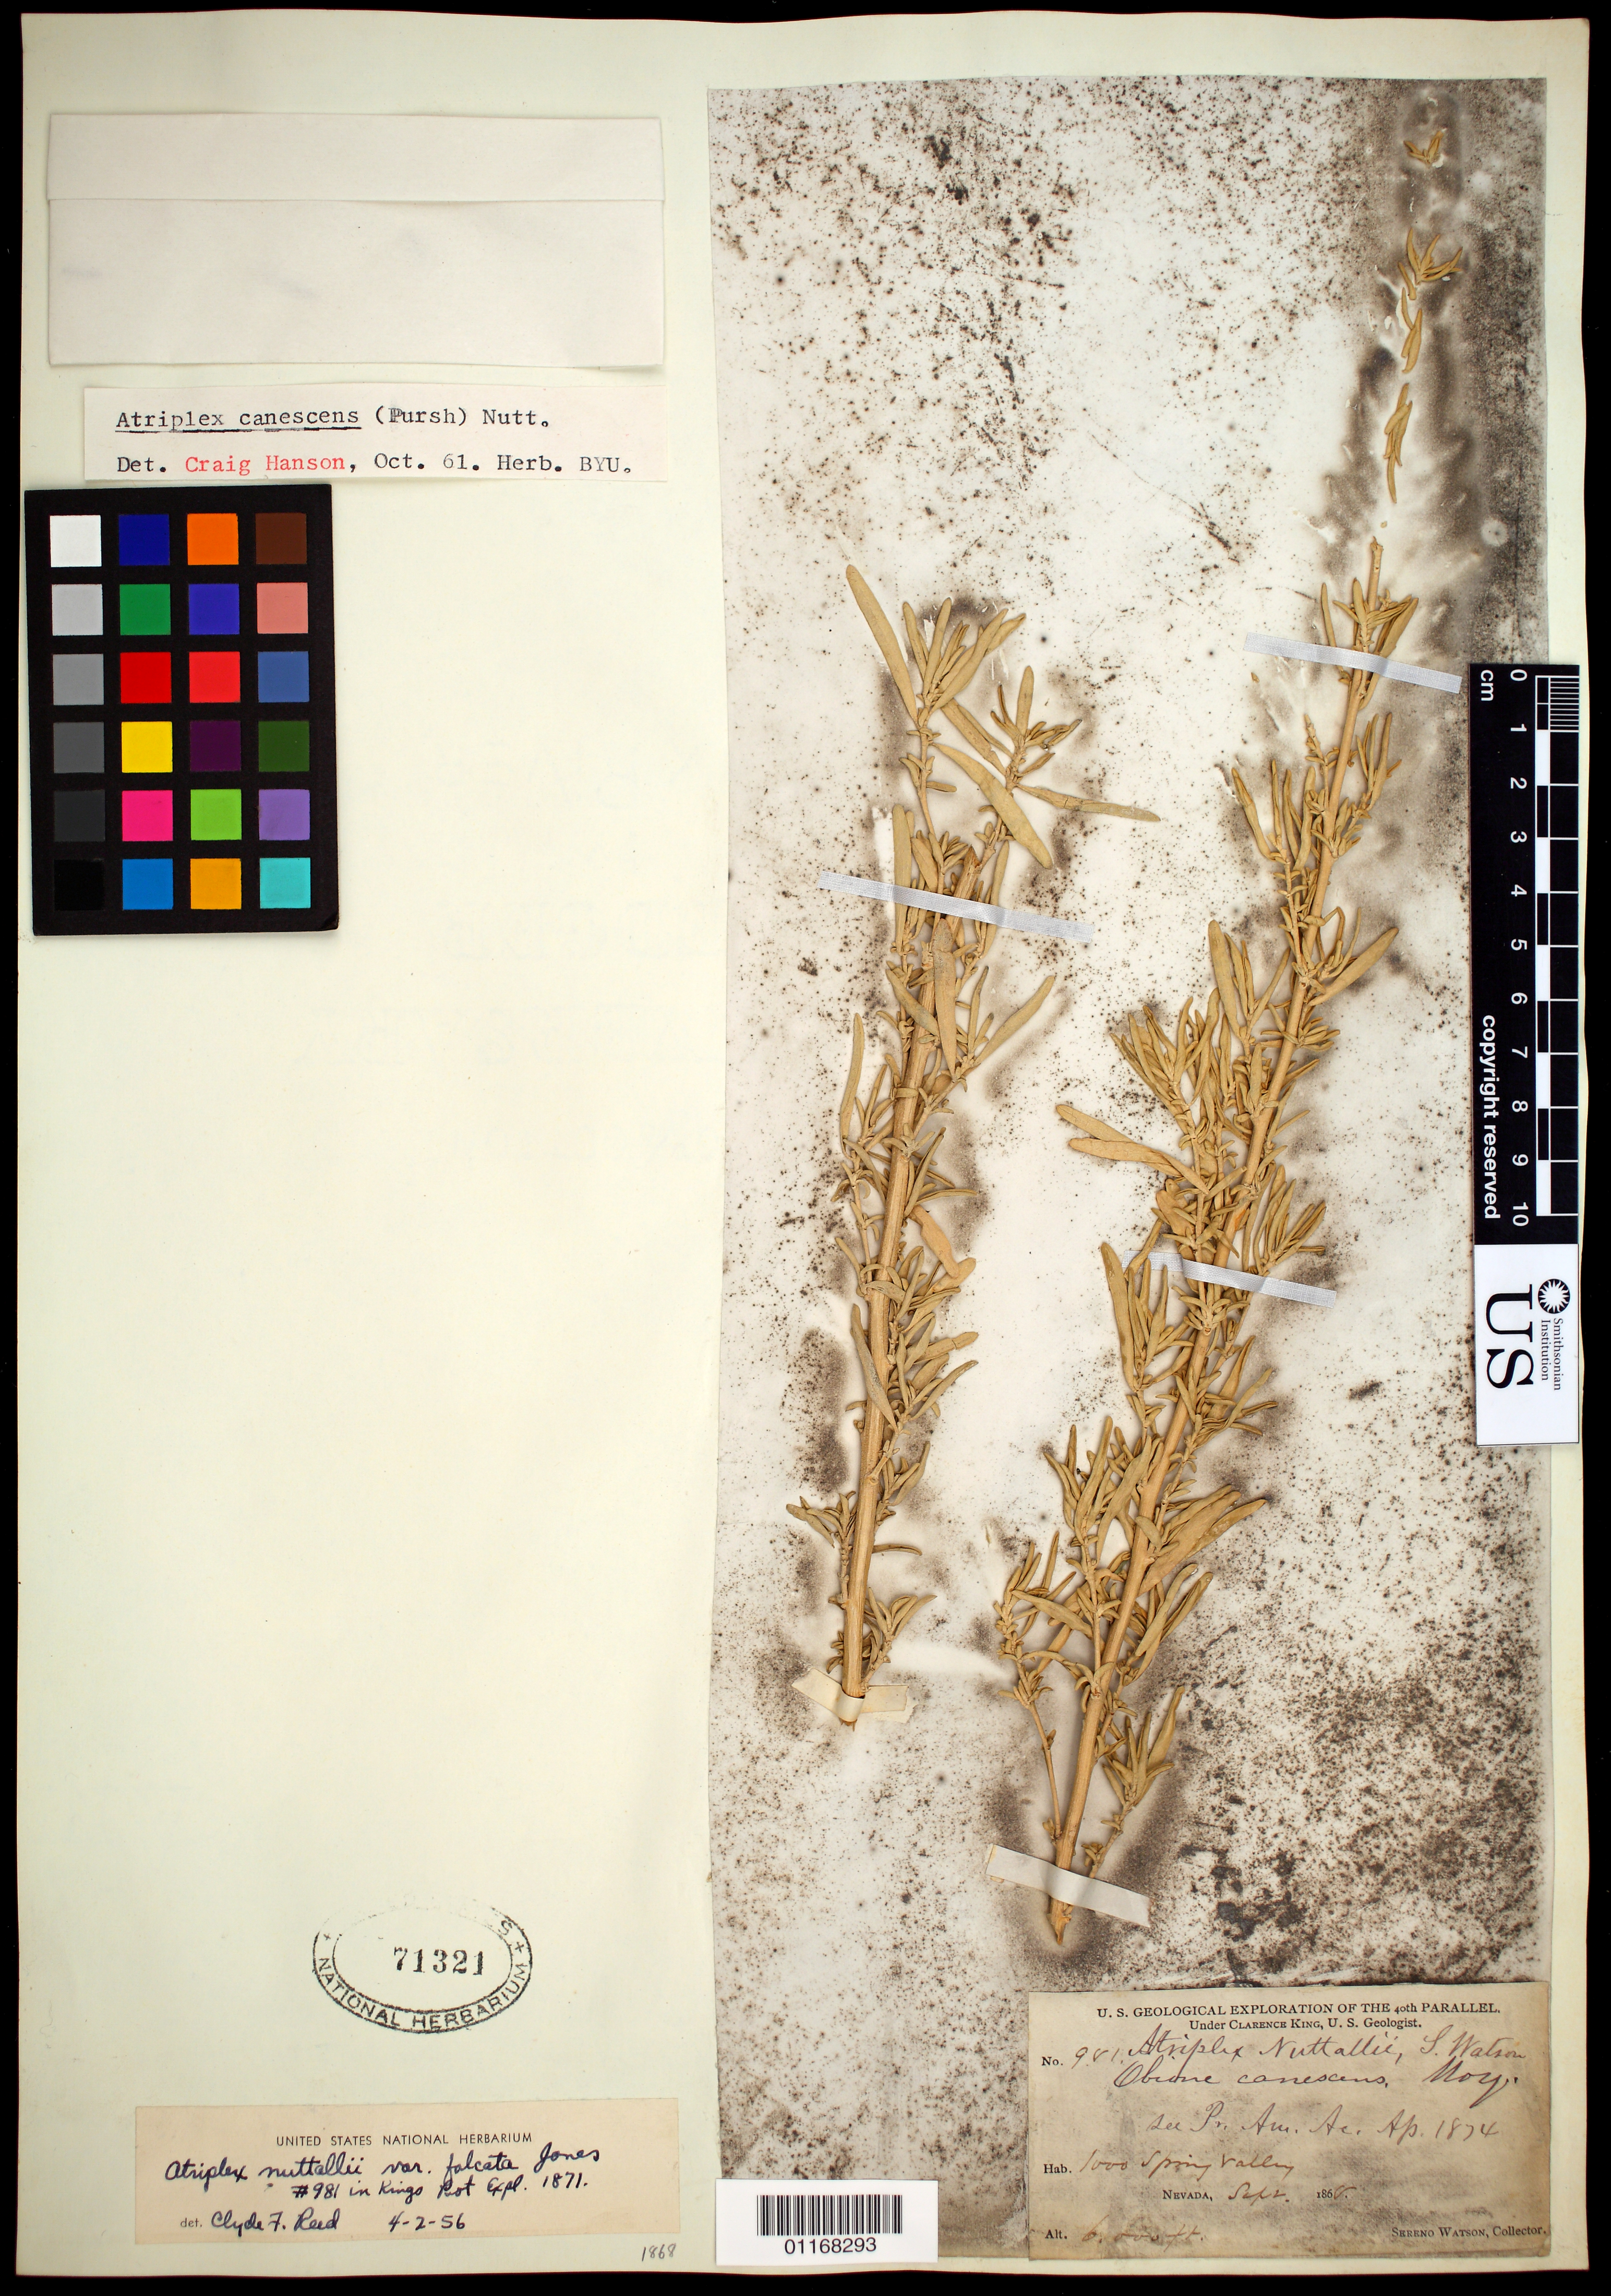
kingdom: Plantae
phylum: Tracheophyta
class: Magnoliopsida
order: Caryophyllales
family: Amaranthaceae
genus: Atriplex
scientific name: Atriplex canescens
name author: (Pursh) Nutt.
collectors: S. Watson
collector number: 981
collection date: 1868-09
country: United States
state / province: Nevada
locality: Thousand Spring Valley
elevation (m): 1829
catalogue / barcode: US 71321